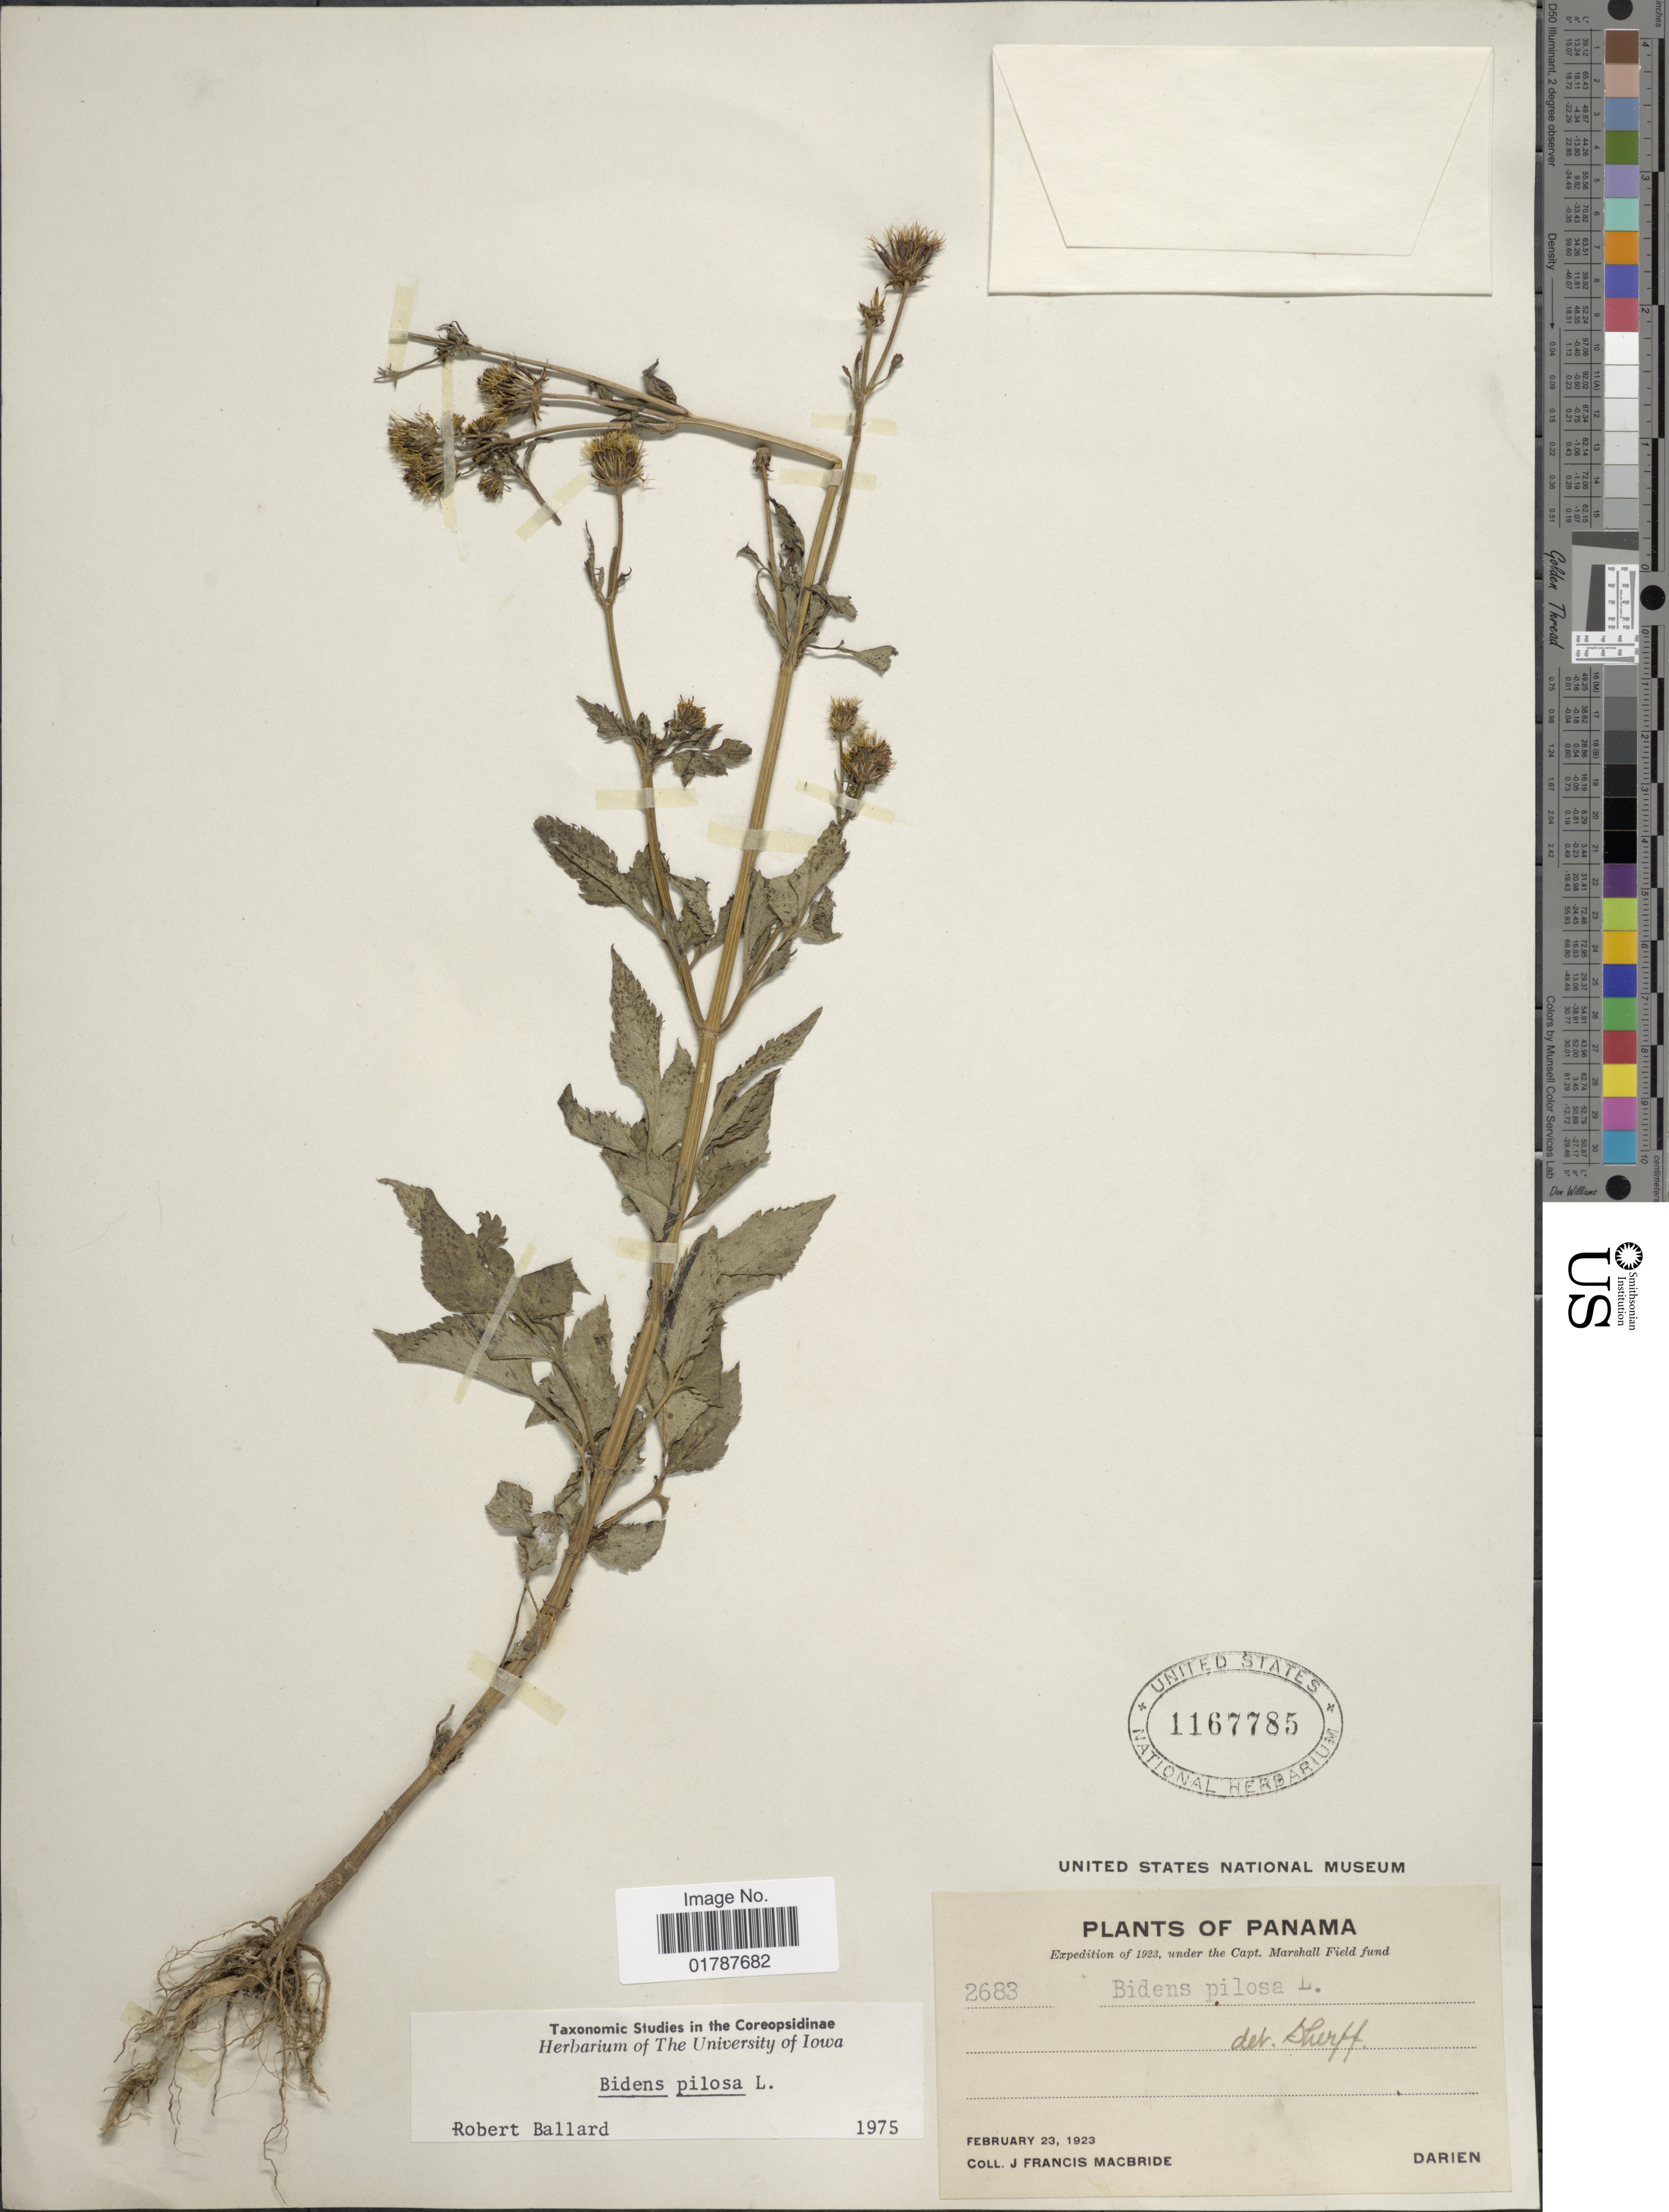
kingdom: Plantae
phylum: Tracheophyta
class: Magnoliopsida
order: Asterales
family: Asteraceae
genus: Bidens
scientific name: Bidens pilosa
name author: L.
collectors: J. F. Macbride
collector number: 2683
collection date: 1923-02-23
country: Panama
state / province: Darién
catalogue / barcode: US 1167785